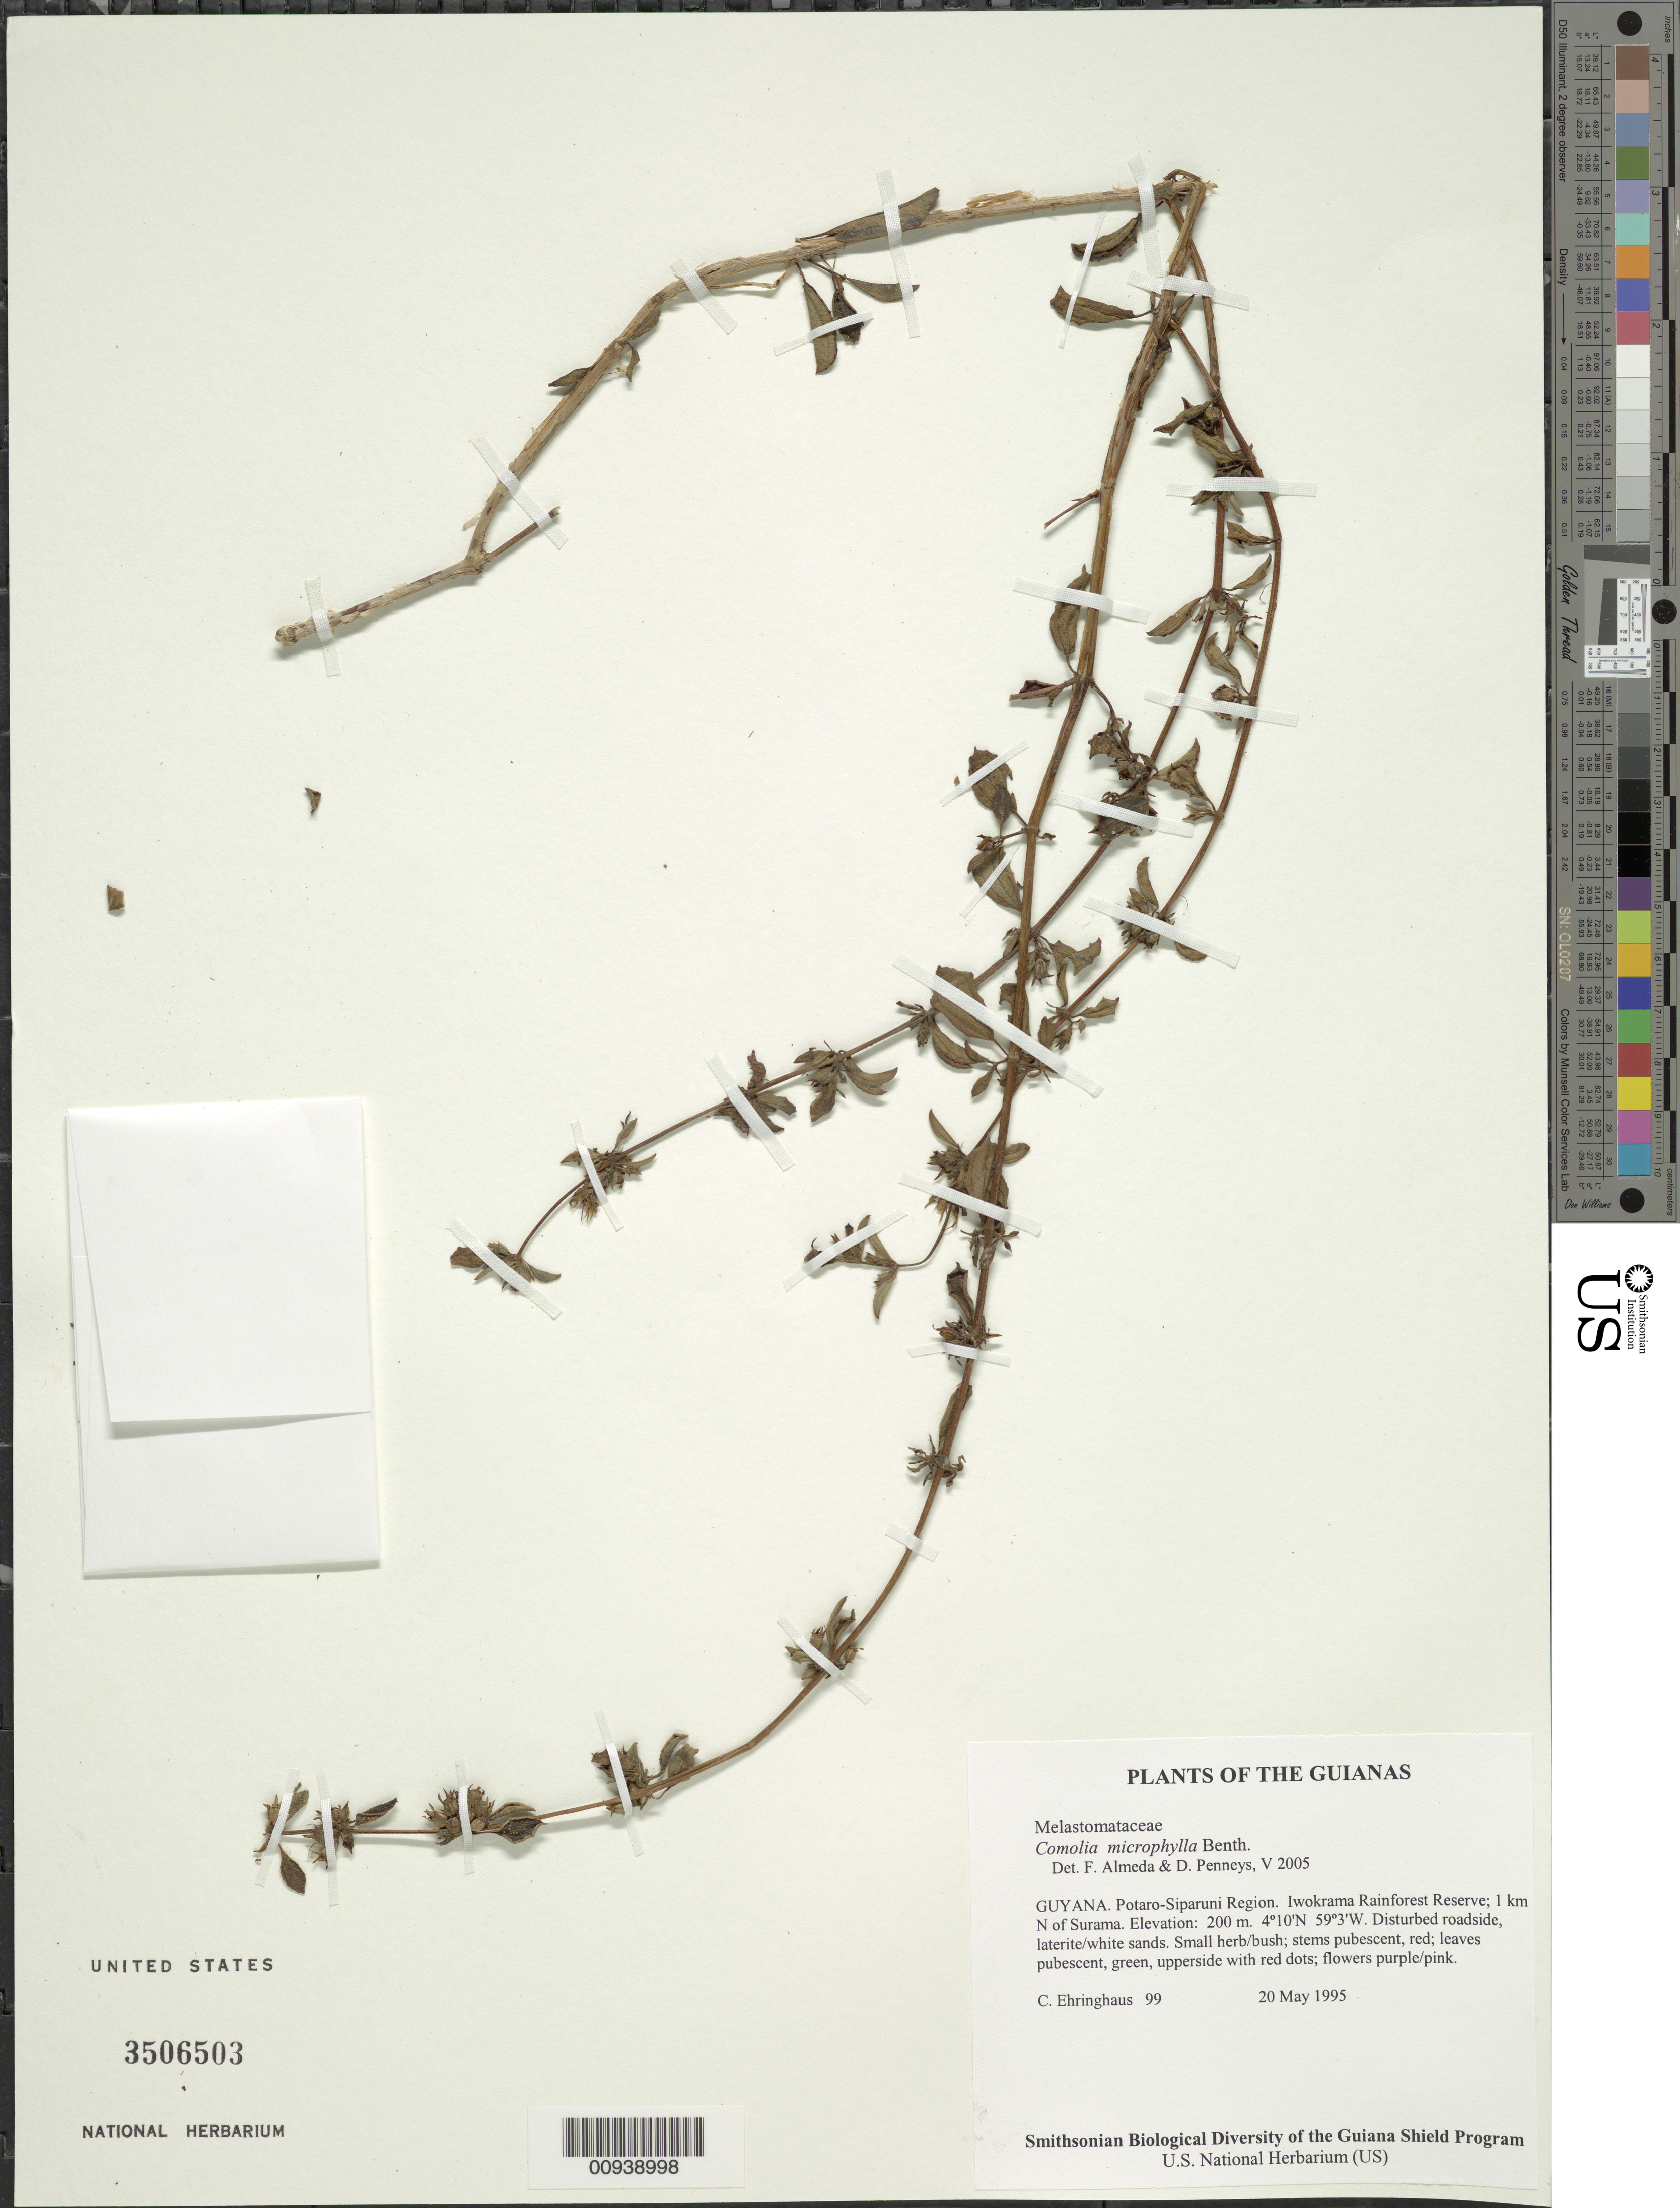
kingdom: Plantae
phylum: Tracheophyta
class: Magnoliopsida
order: Myrtales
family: Melastomataceae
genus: Comolia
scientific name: Comolia veronicifolia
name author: Benth.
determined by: Nunes da Silva, Diego, (RB), Jardim Botanico do Rio de Janeiro - Herbario (BRAZIL)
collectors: C. Ehringhaus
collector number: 99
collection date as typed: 20 May 1995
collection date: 1995-05-20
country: Guyana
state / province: Potaro-Siparuni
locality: Iwokrama Rainforest Reserve; 1 km N of Surama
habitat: Disturbed roadside, laterite/white sands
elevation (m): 200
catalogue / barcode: US 3506503